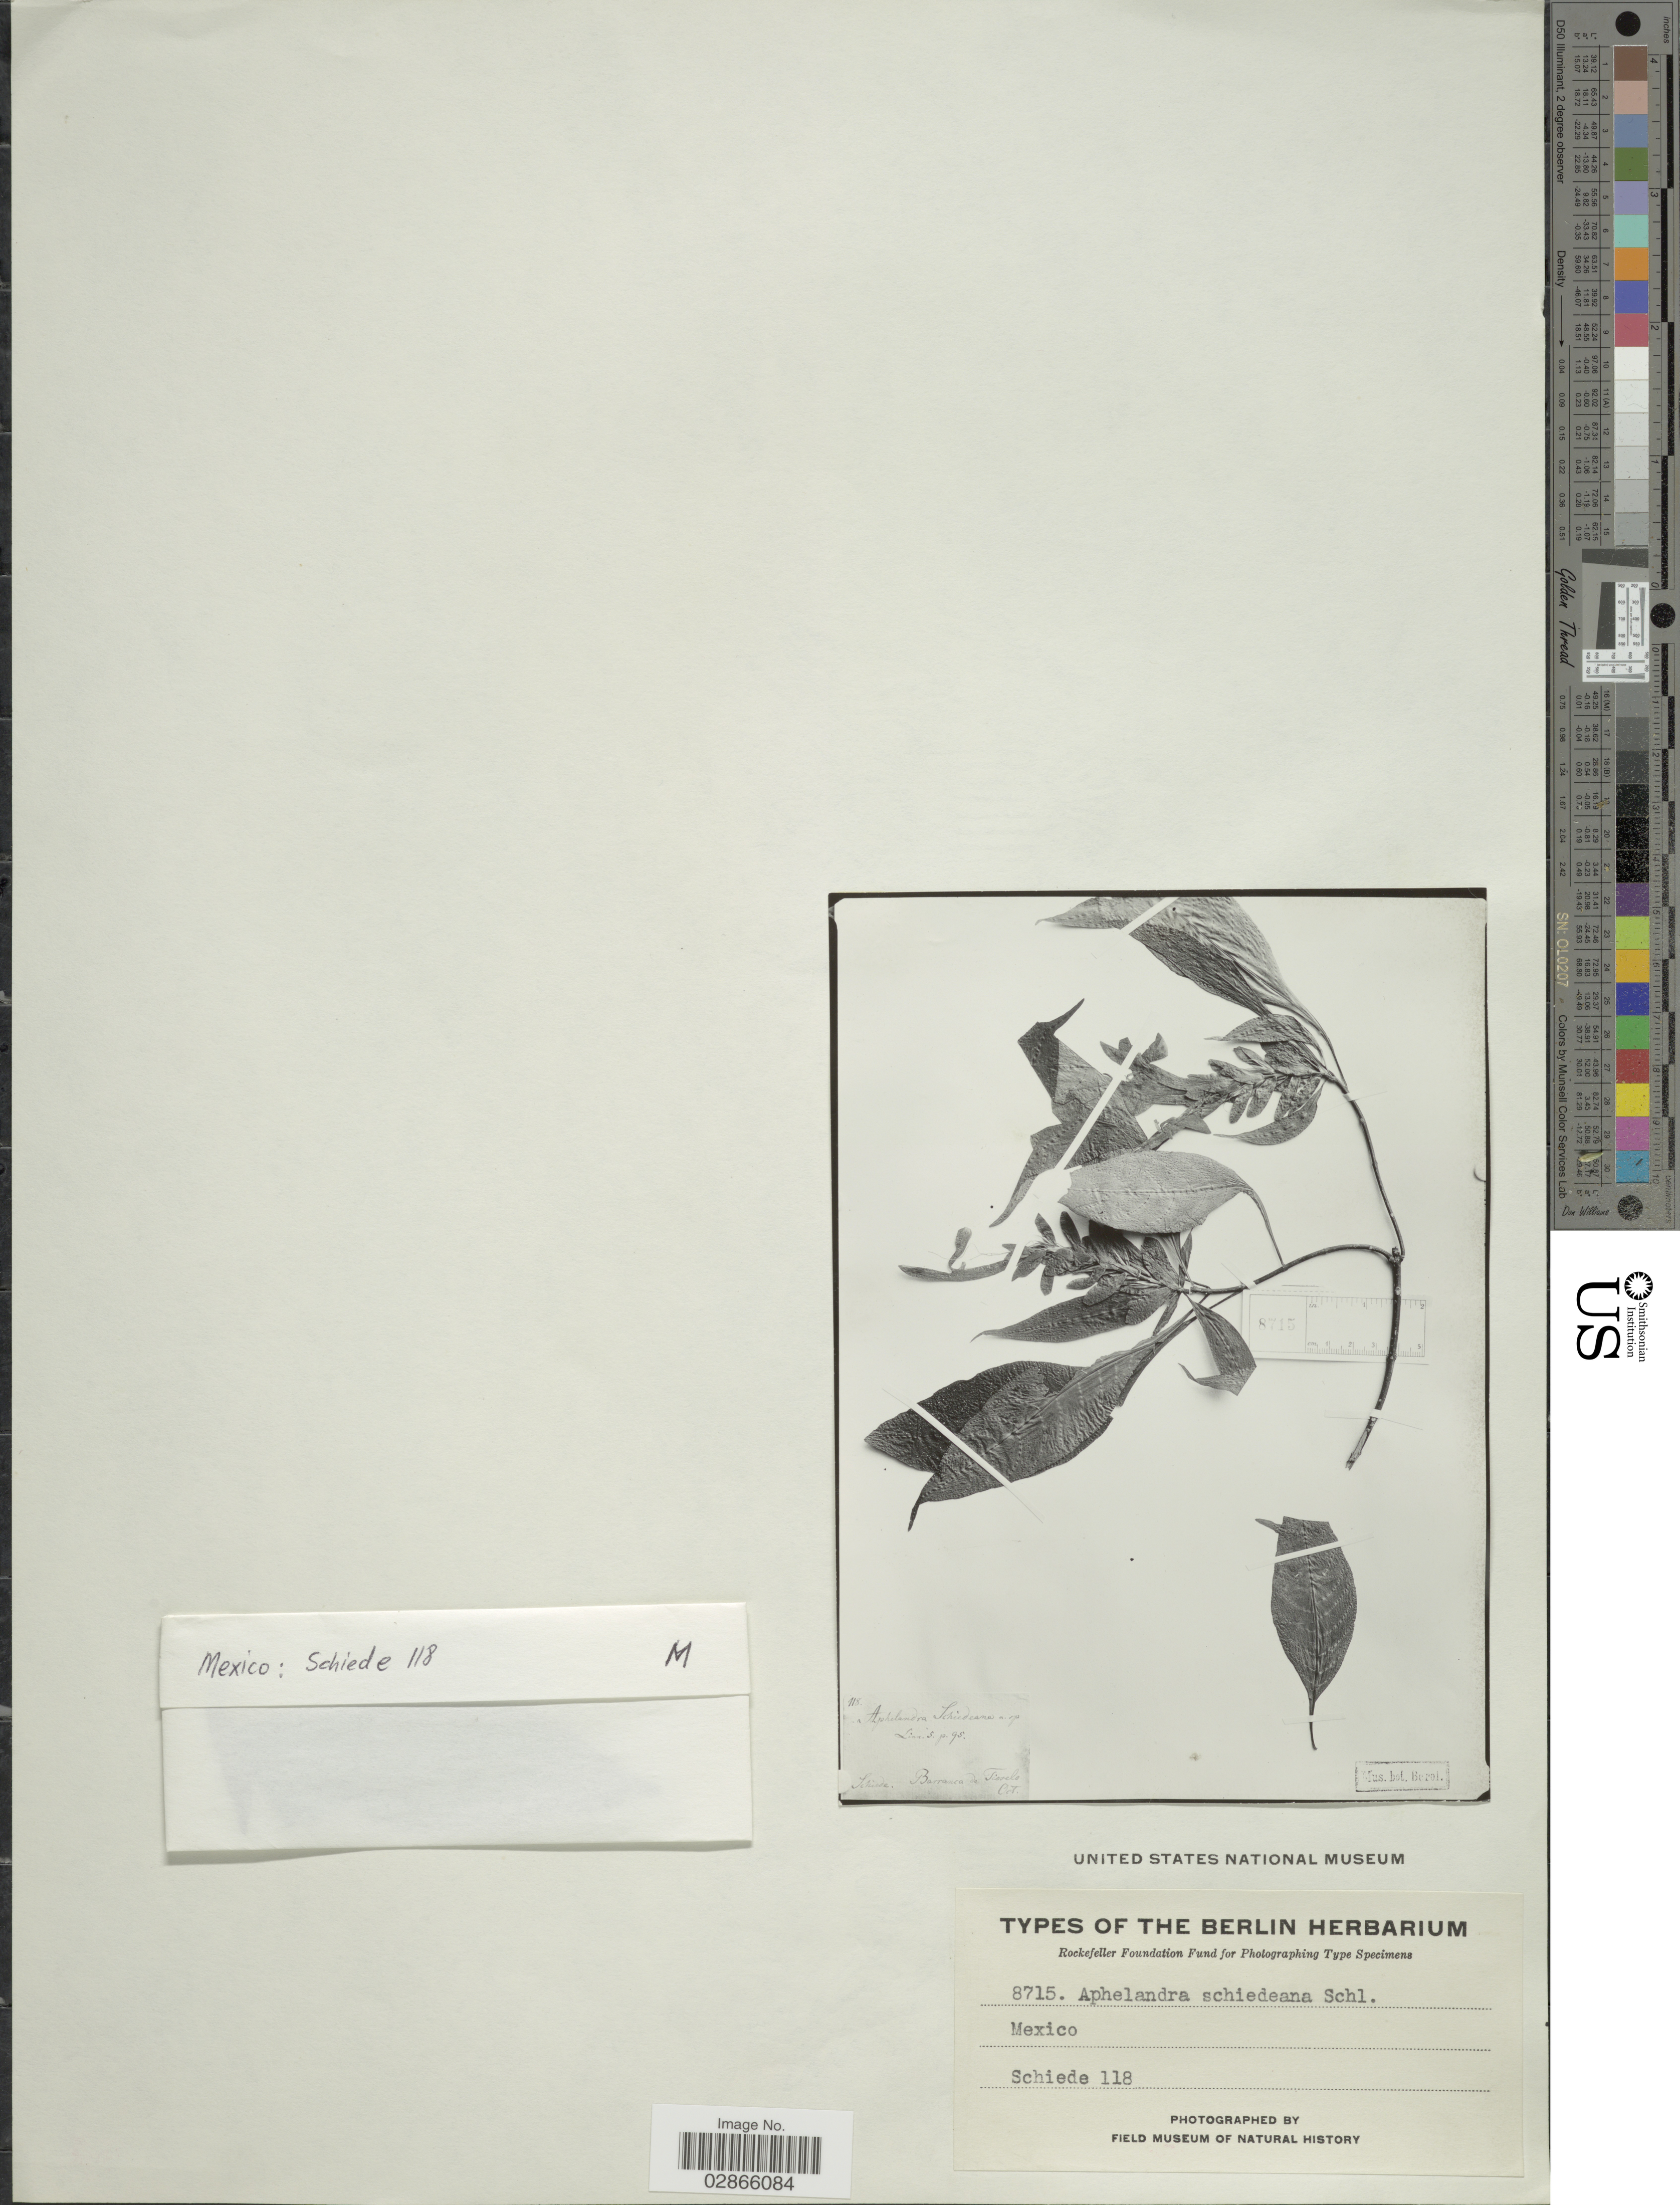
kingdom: Plantae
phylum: Tracheophyta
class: Magnoliopsida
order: Lamiales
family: Acanthaceae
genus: Aphelandra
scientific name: Aphelandra schiedeana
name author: Schltdl. & Cham.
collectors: Schiede, --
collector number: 118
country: Mexico